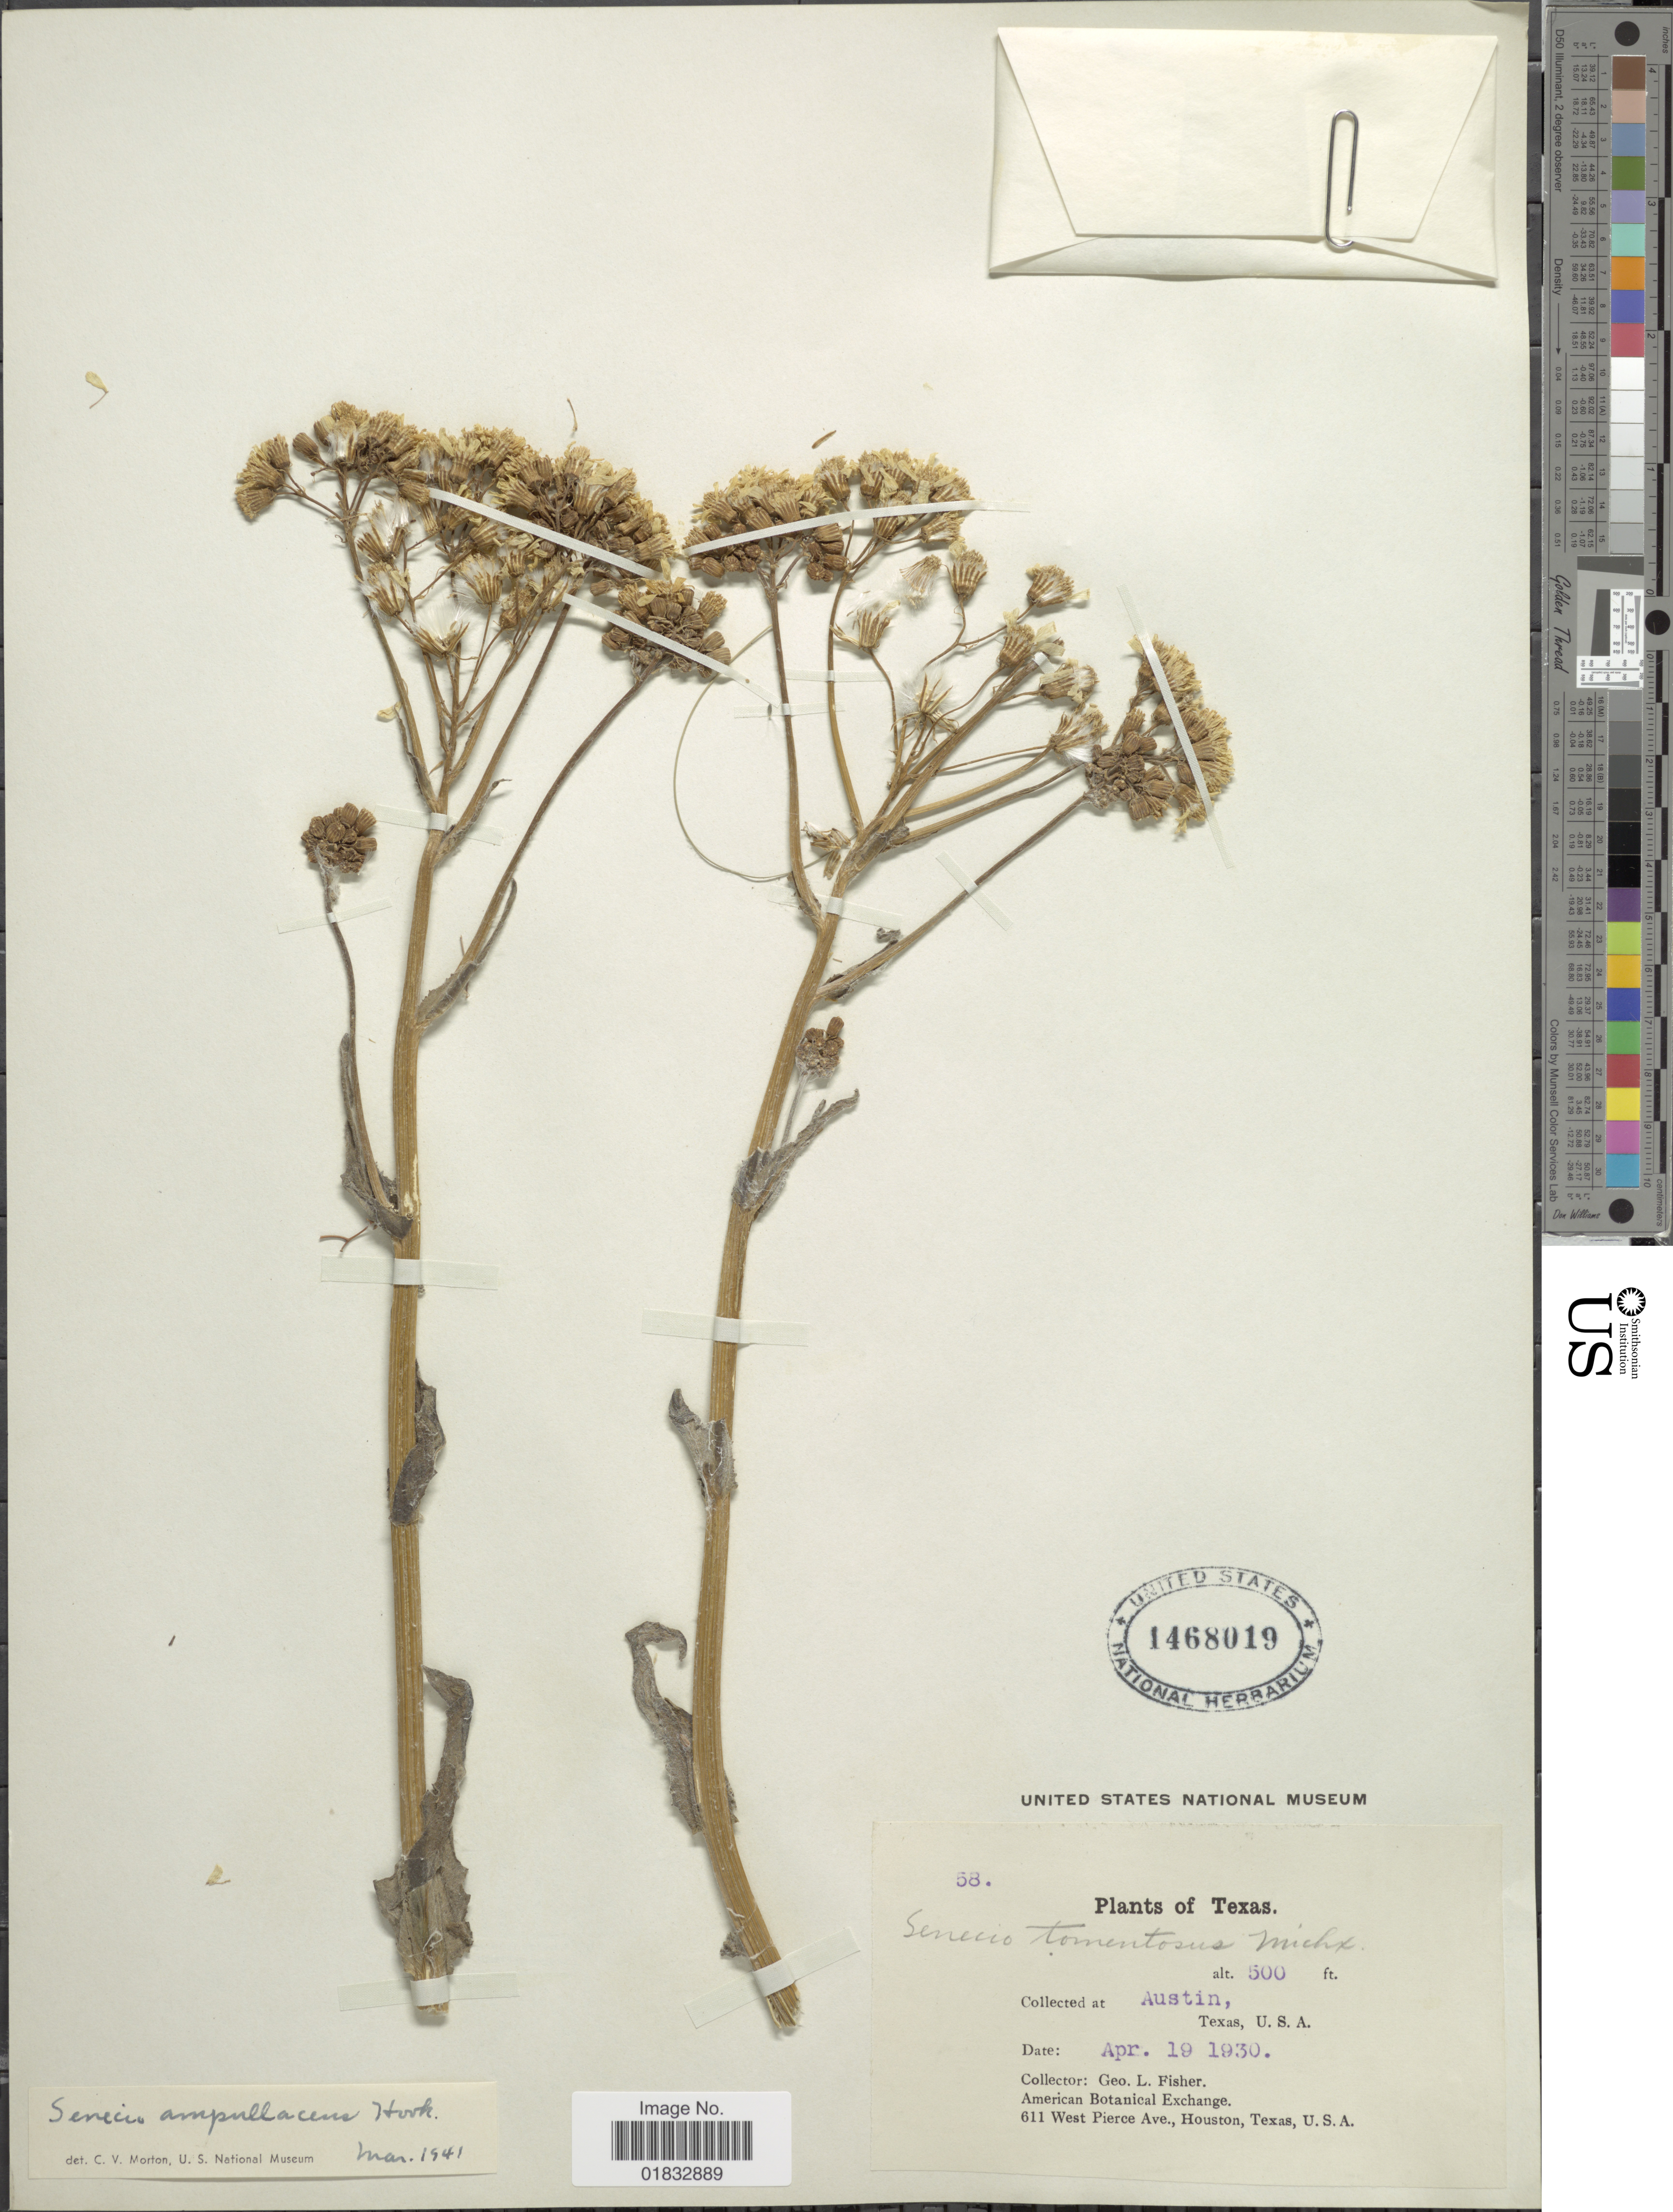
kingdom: Plantae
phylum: Tracheophyta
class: Magnoliopsida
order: Asterales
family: Asteraceae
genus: Senecio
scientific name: Senecio ampullaceus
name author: Hook.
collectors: G. L. Fisher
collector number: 58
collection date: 1930-04-19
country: United States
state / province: Texas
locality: Austin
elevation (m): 152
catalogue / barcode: US 1468019